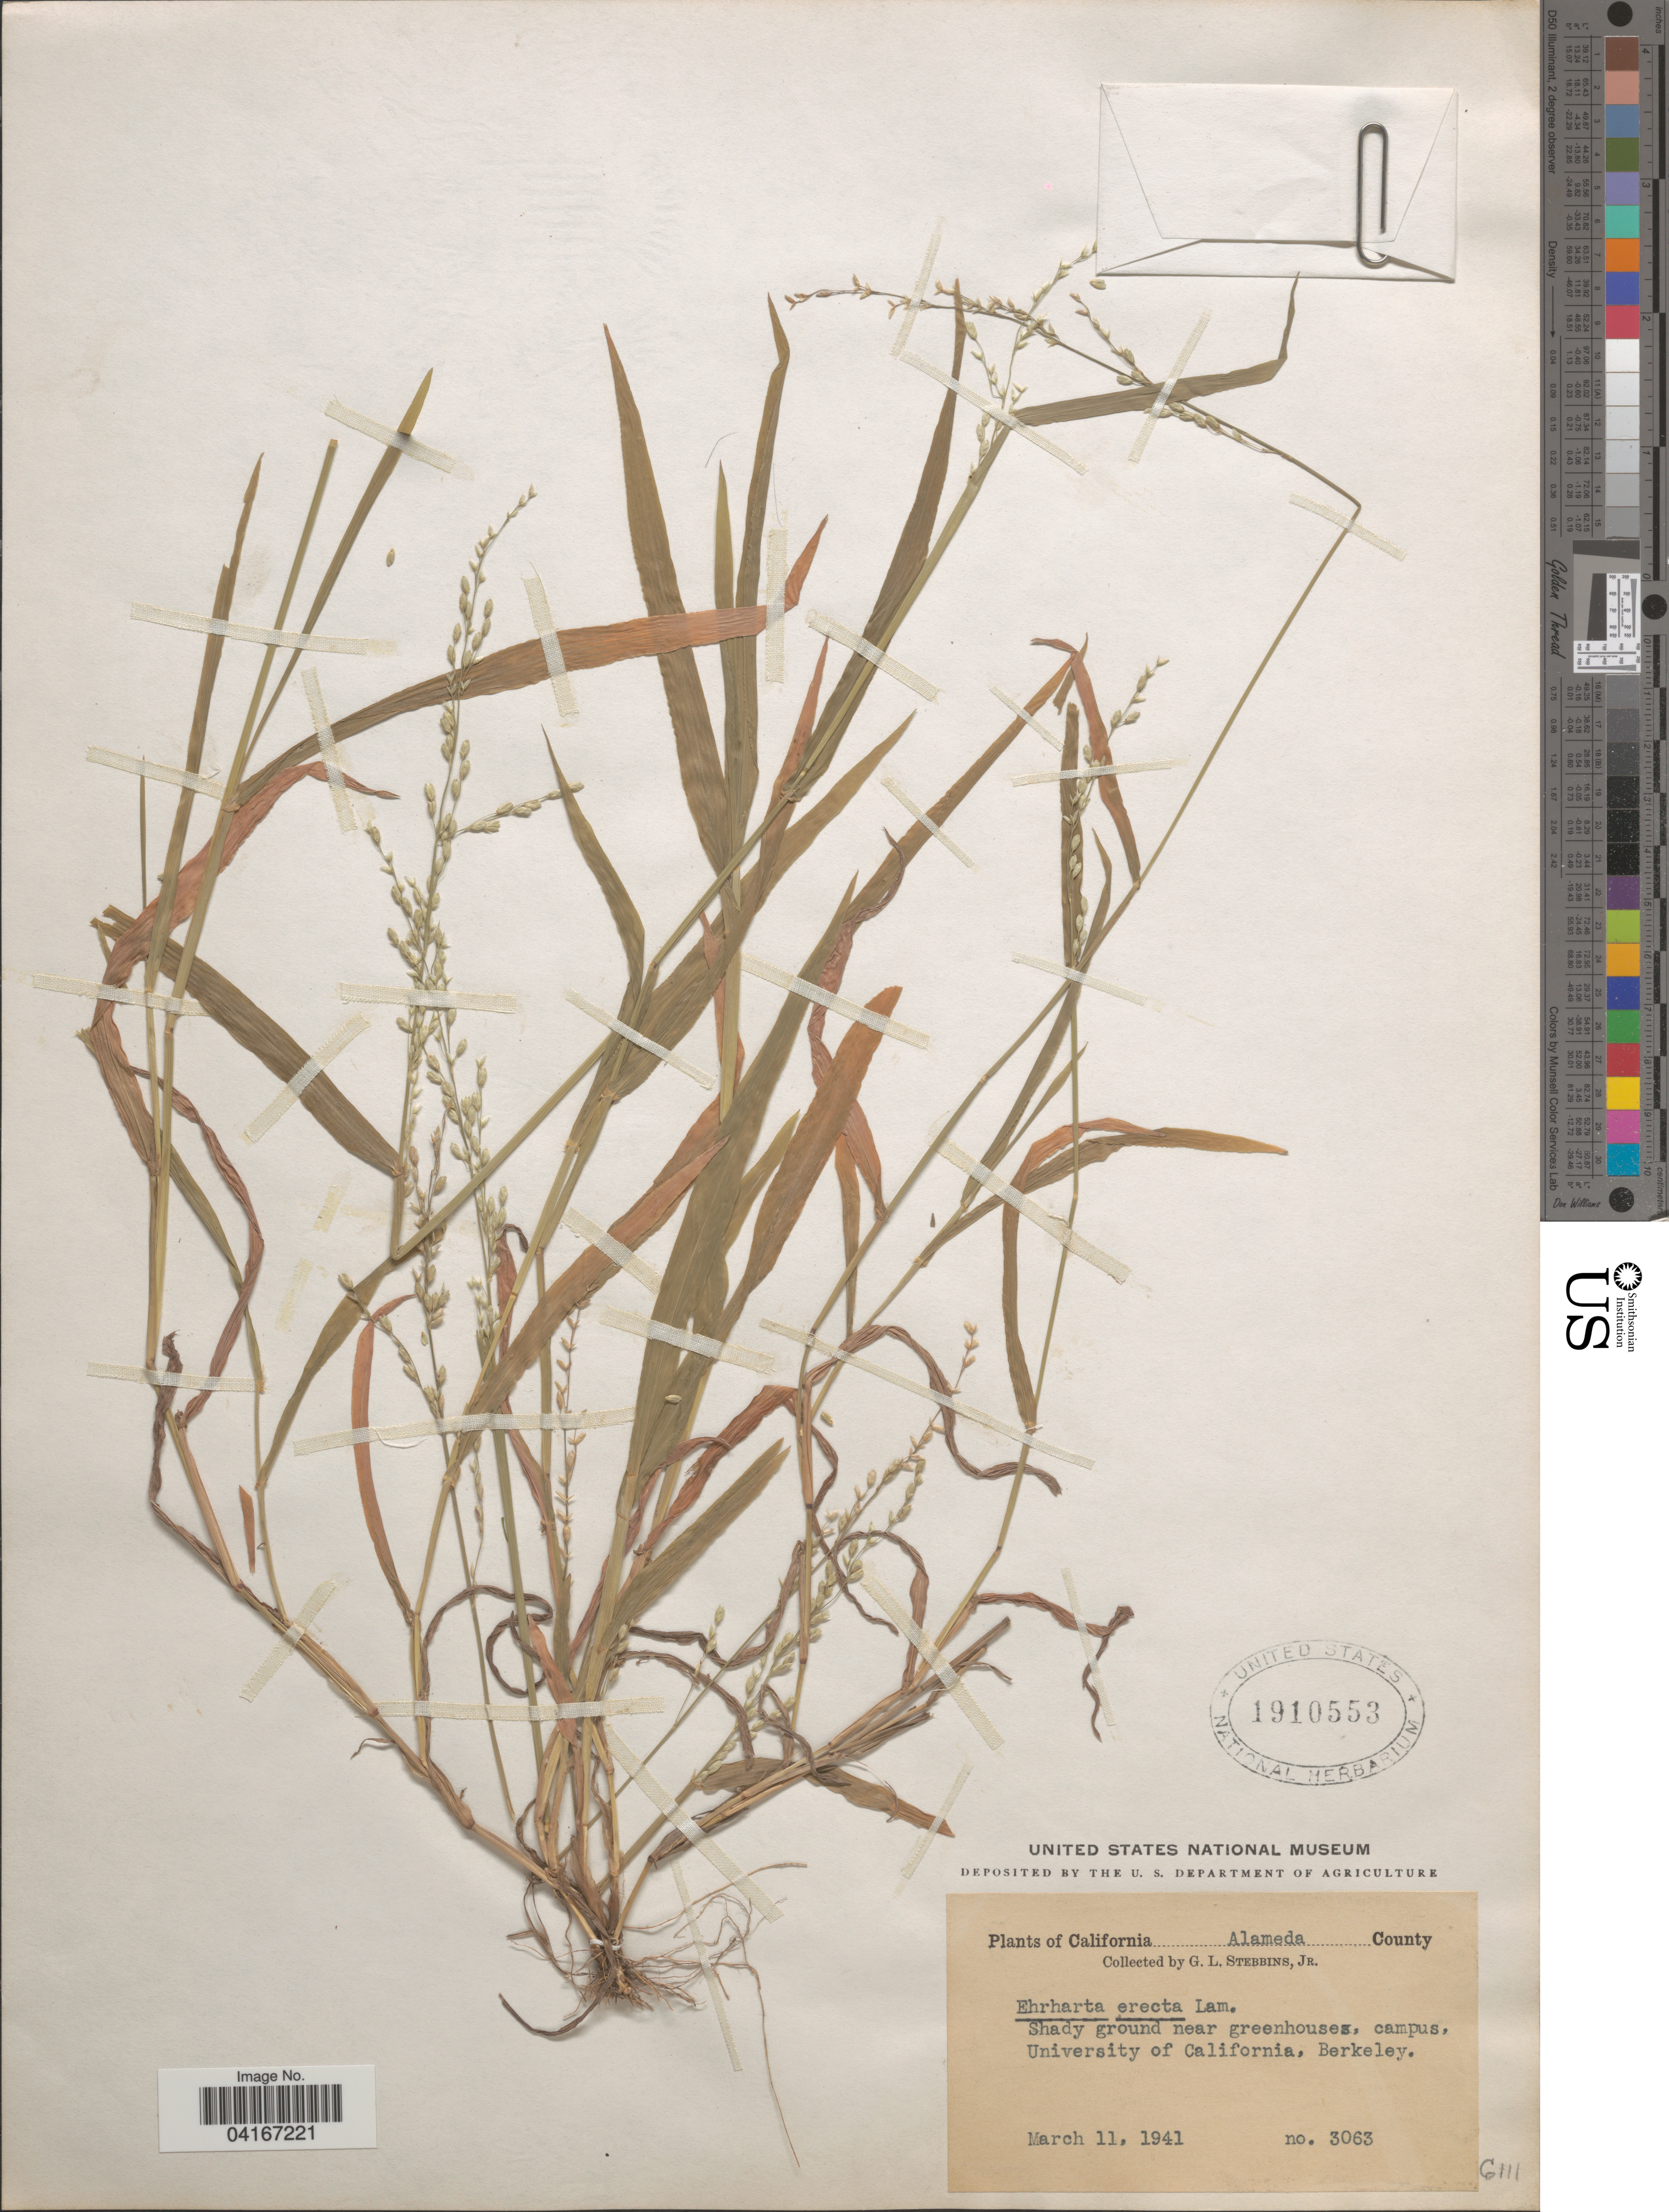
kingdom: Plantae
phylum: Tracheophyta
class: Liliopsida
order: Poales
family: Poaceae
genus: Ehrharta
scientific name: Ehrharta erecta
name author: Lam.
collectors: G. L. Stebbins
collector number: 3063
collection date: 1941-03-11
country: United States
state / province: California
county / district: Alameda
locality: Alameda County. University of California, Berkeley.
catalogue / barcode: US 1910553